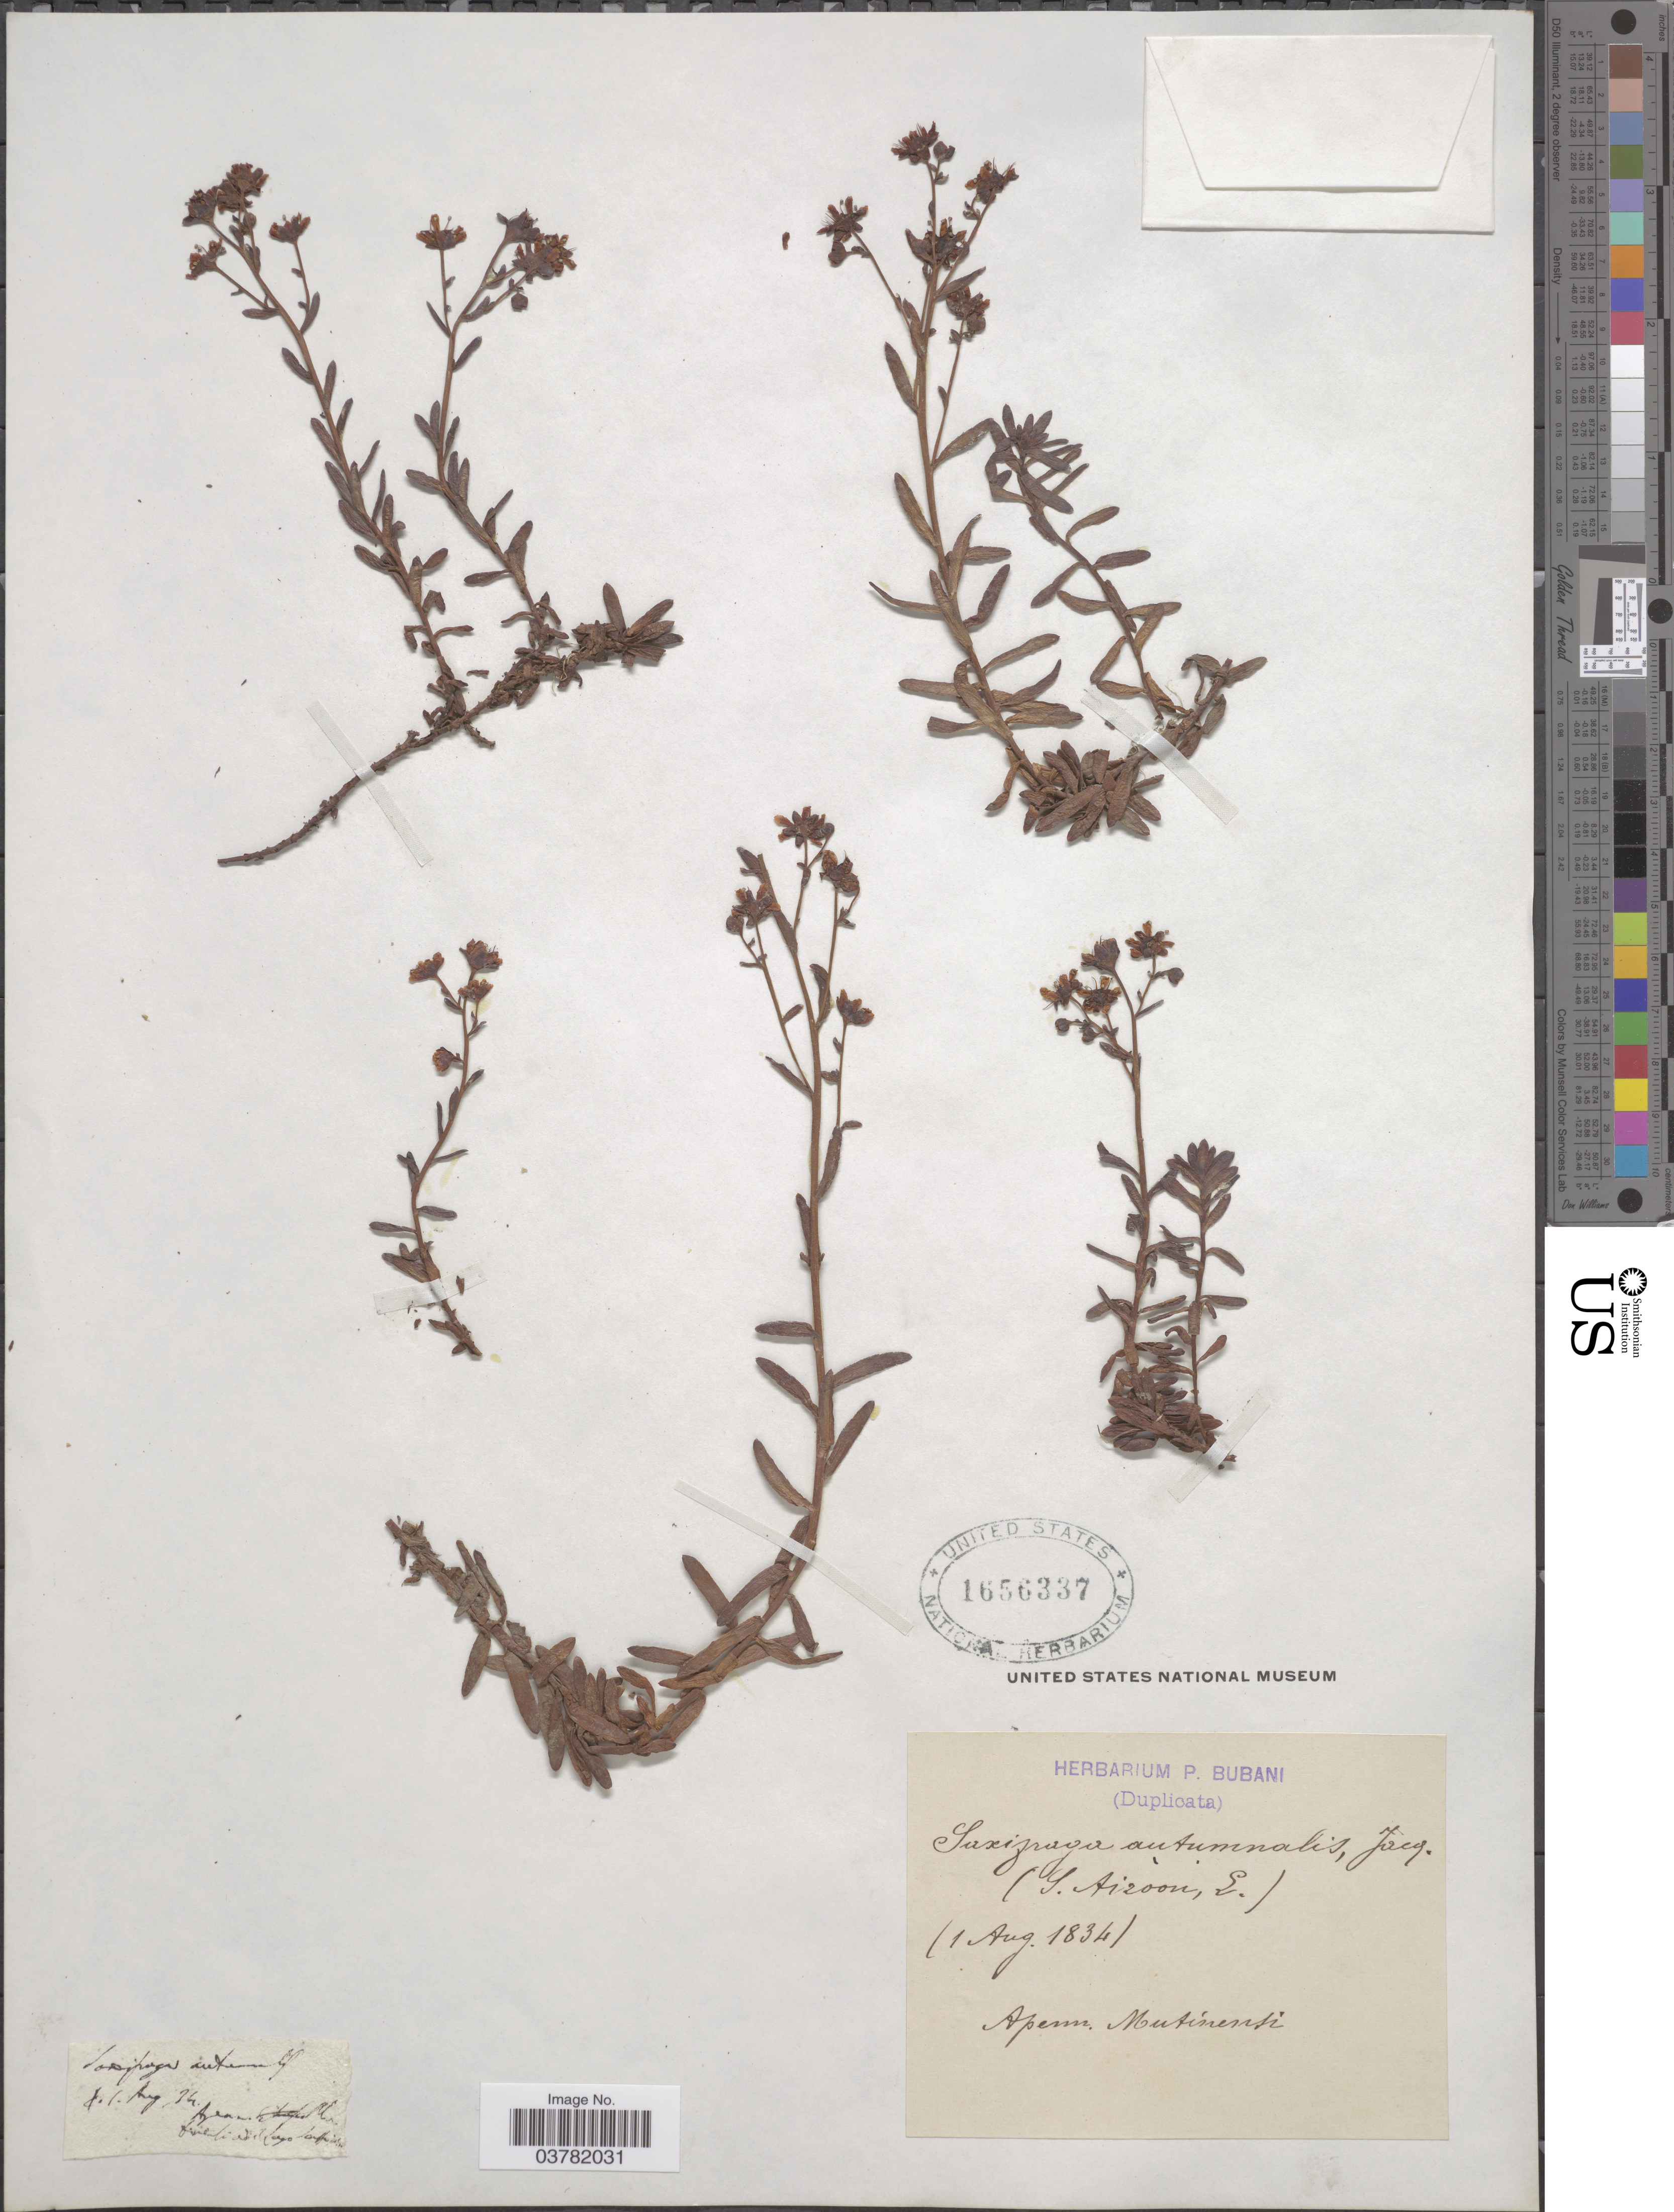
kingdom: Plantae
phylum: Tracheophyta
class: Magnoliopsida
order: Saxifragales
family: Saxifragaceae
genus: Saxifraga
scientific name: Saxifraga autumnalis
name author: L.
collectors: ex herb. P. Bubani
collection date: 1834-08-01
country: Italy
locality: Apenn. Mutinensi.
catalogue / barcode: US 1656337